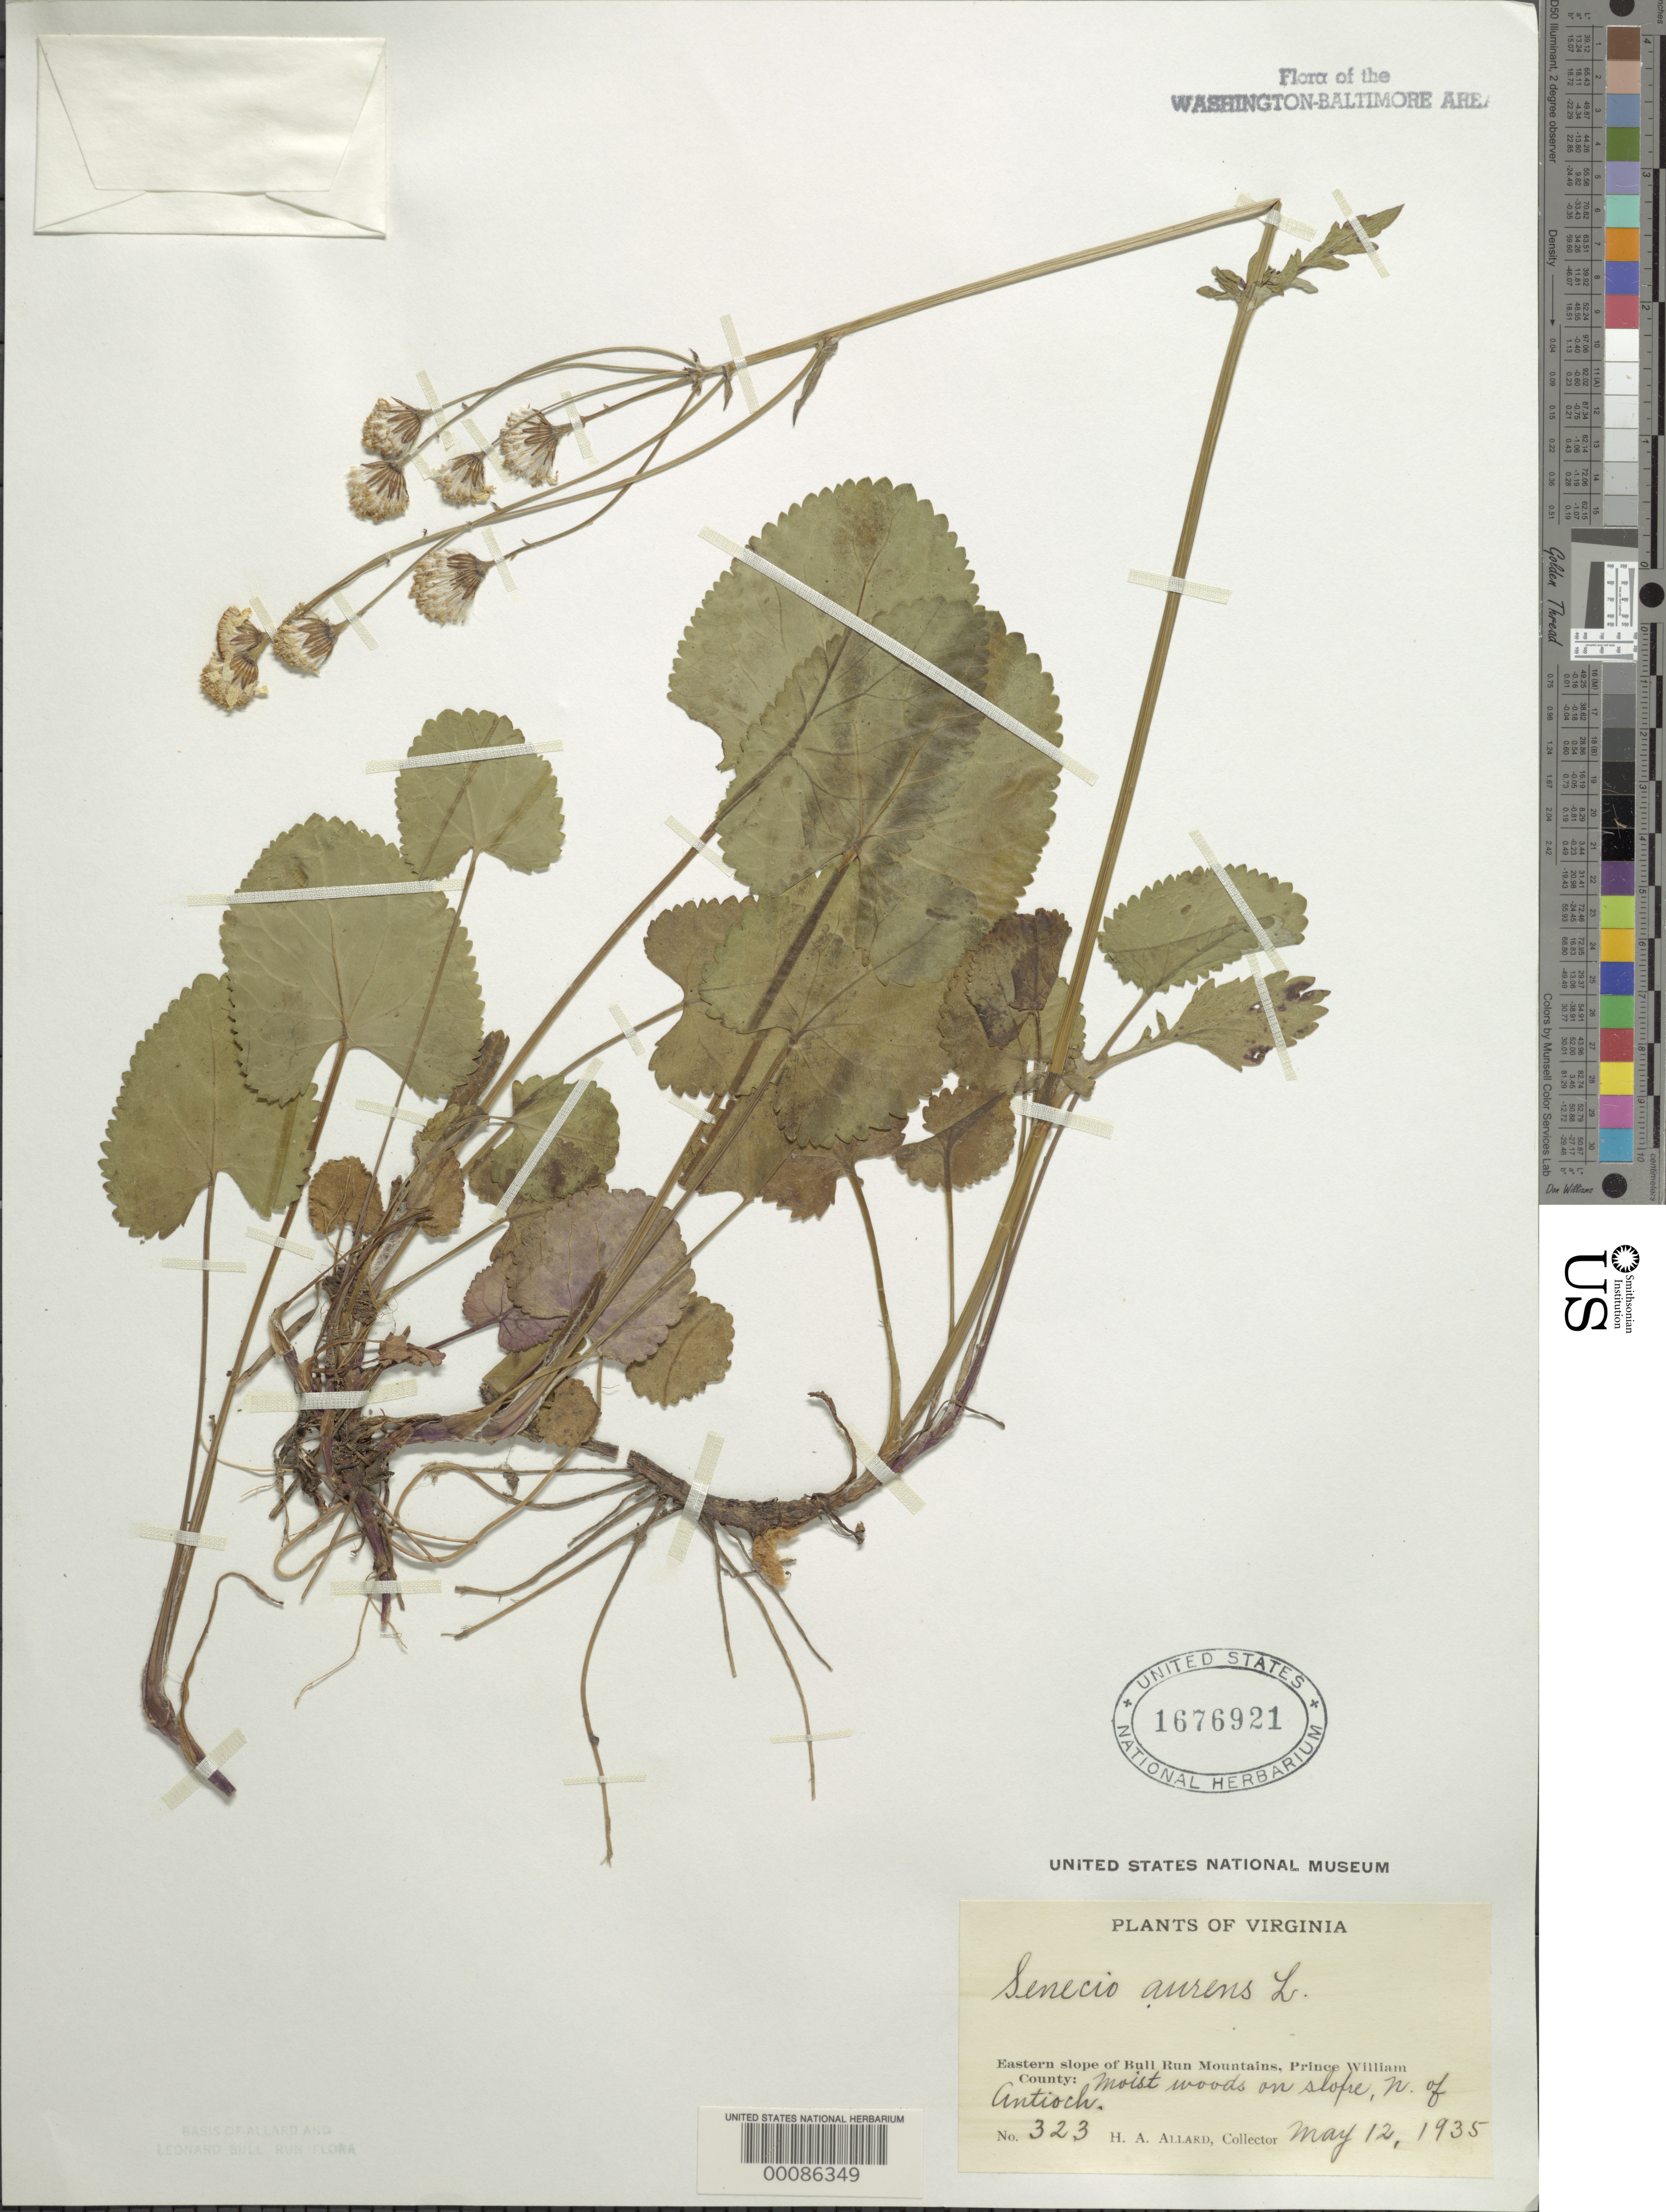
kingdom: Plantae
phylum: Tracheophyta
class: Magnoliopsida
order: Asterales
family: Asteraceae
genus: Packera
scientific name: Packera aurea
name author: (L.) Á. Löve & D. Löve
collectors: H. A. Allard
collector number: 323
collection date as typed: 12 May 1935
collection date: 1935-05-12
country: United States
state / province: Virginia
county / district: Prince William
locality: North of Antioch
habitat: Moist woods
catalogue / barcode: US 1676921